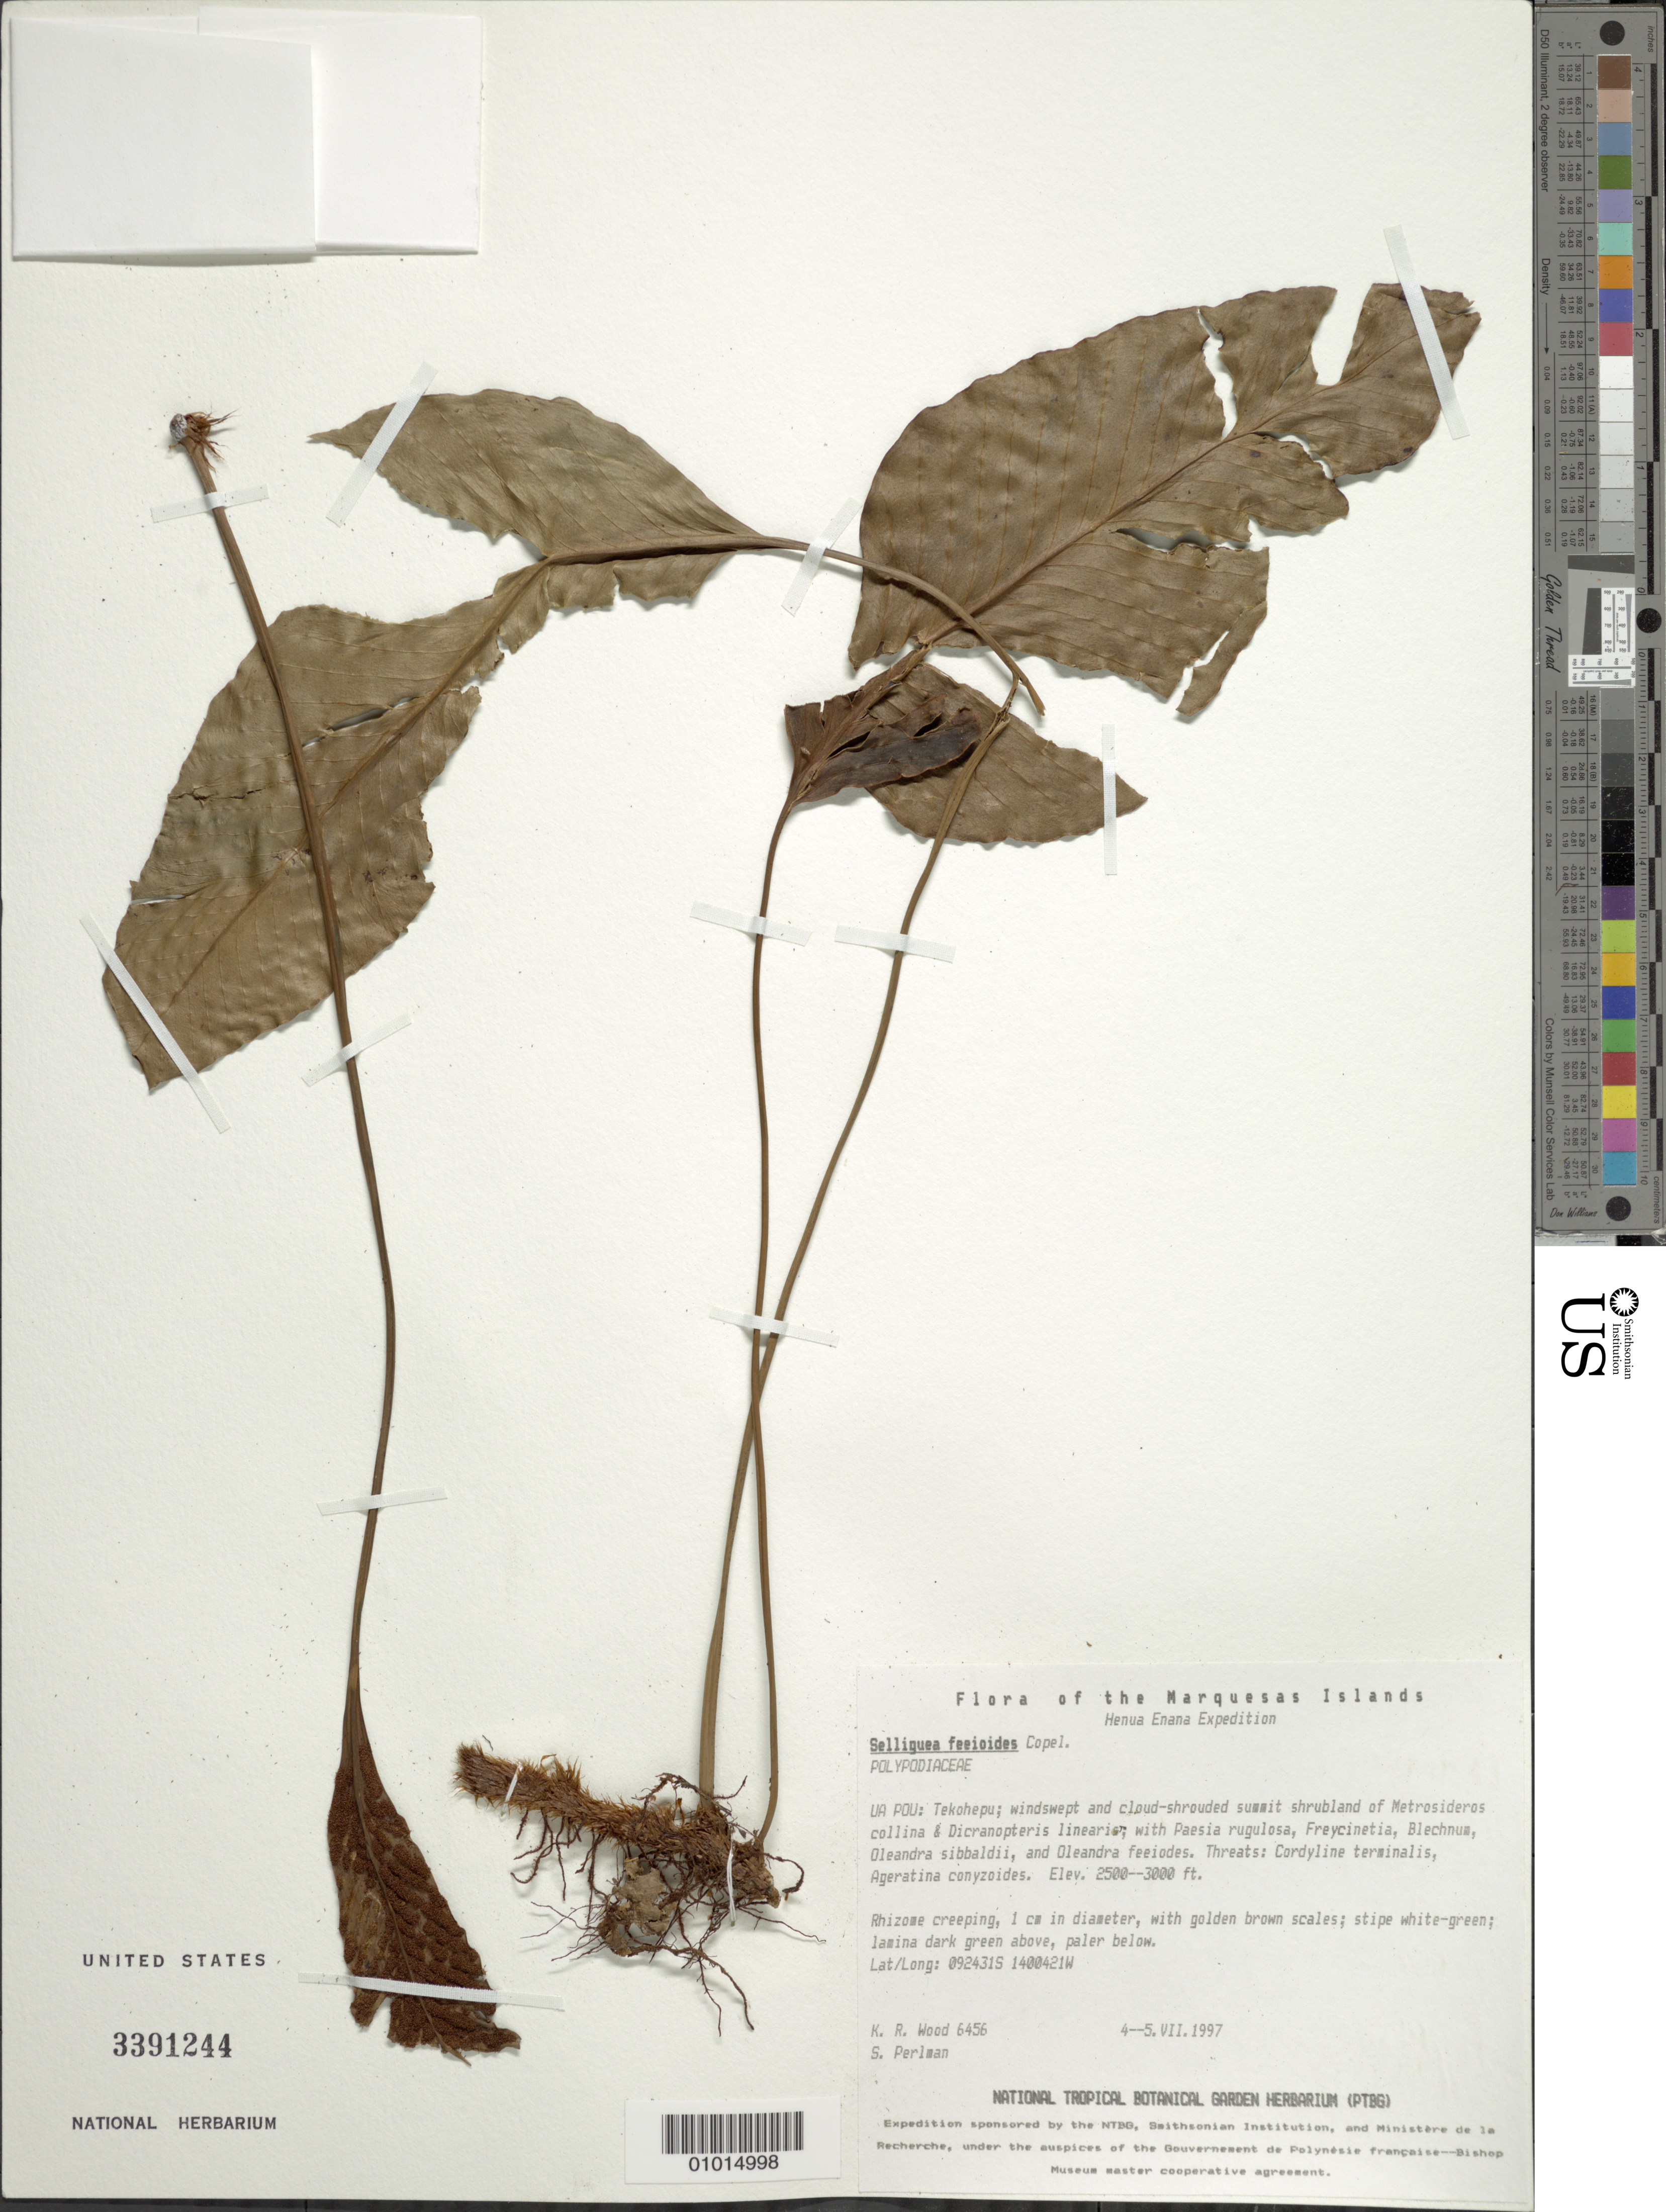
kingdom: Plantae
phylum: Tracheophyta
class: Polypodiopsida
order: Polypodiales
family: Polypodiaceae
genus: Selliguea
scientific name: Selliguea feeoides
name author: Copel.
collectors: K. R. Wood & S. P. Perlman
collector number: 6456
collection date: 1997-07-04/1997-07-05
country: French Polynesia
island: Ua Pou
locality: Tekohepo, summit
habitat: Shrubland of Metrosideros collina - Dicranopteris linearis; windswept and cloud shrouded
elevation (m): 762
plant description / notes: Cordyline terminalis, Ageratum conyzoides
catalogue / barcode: US 3391244